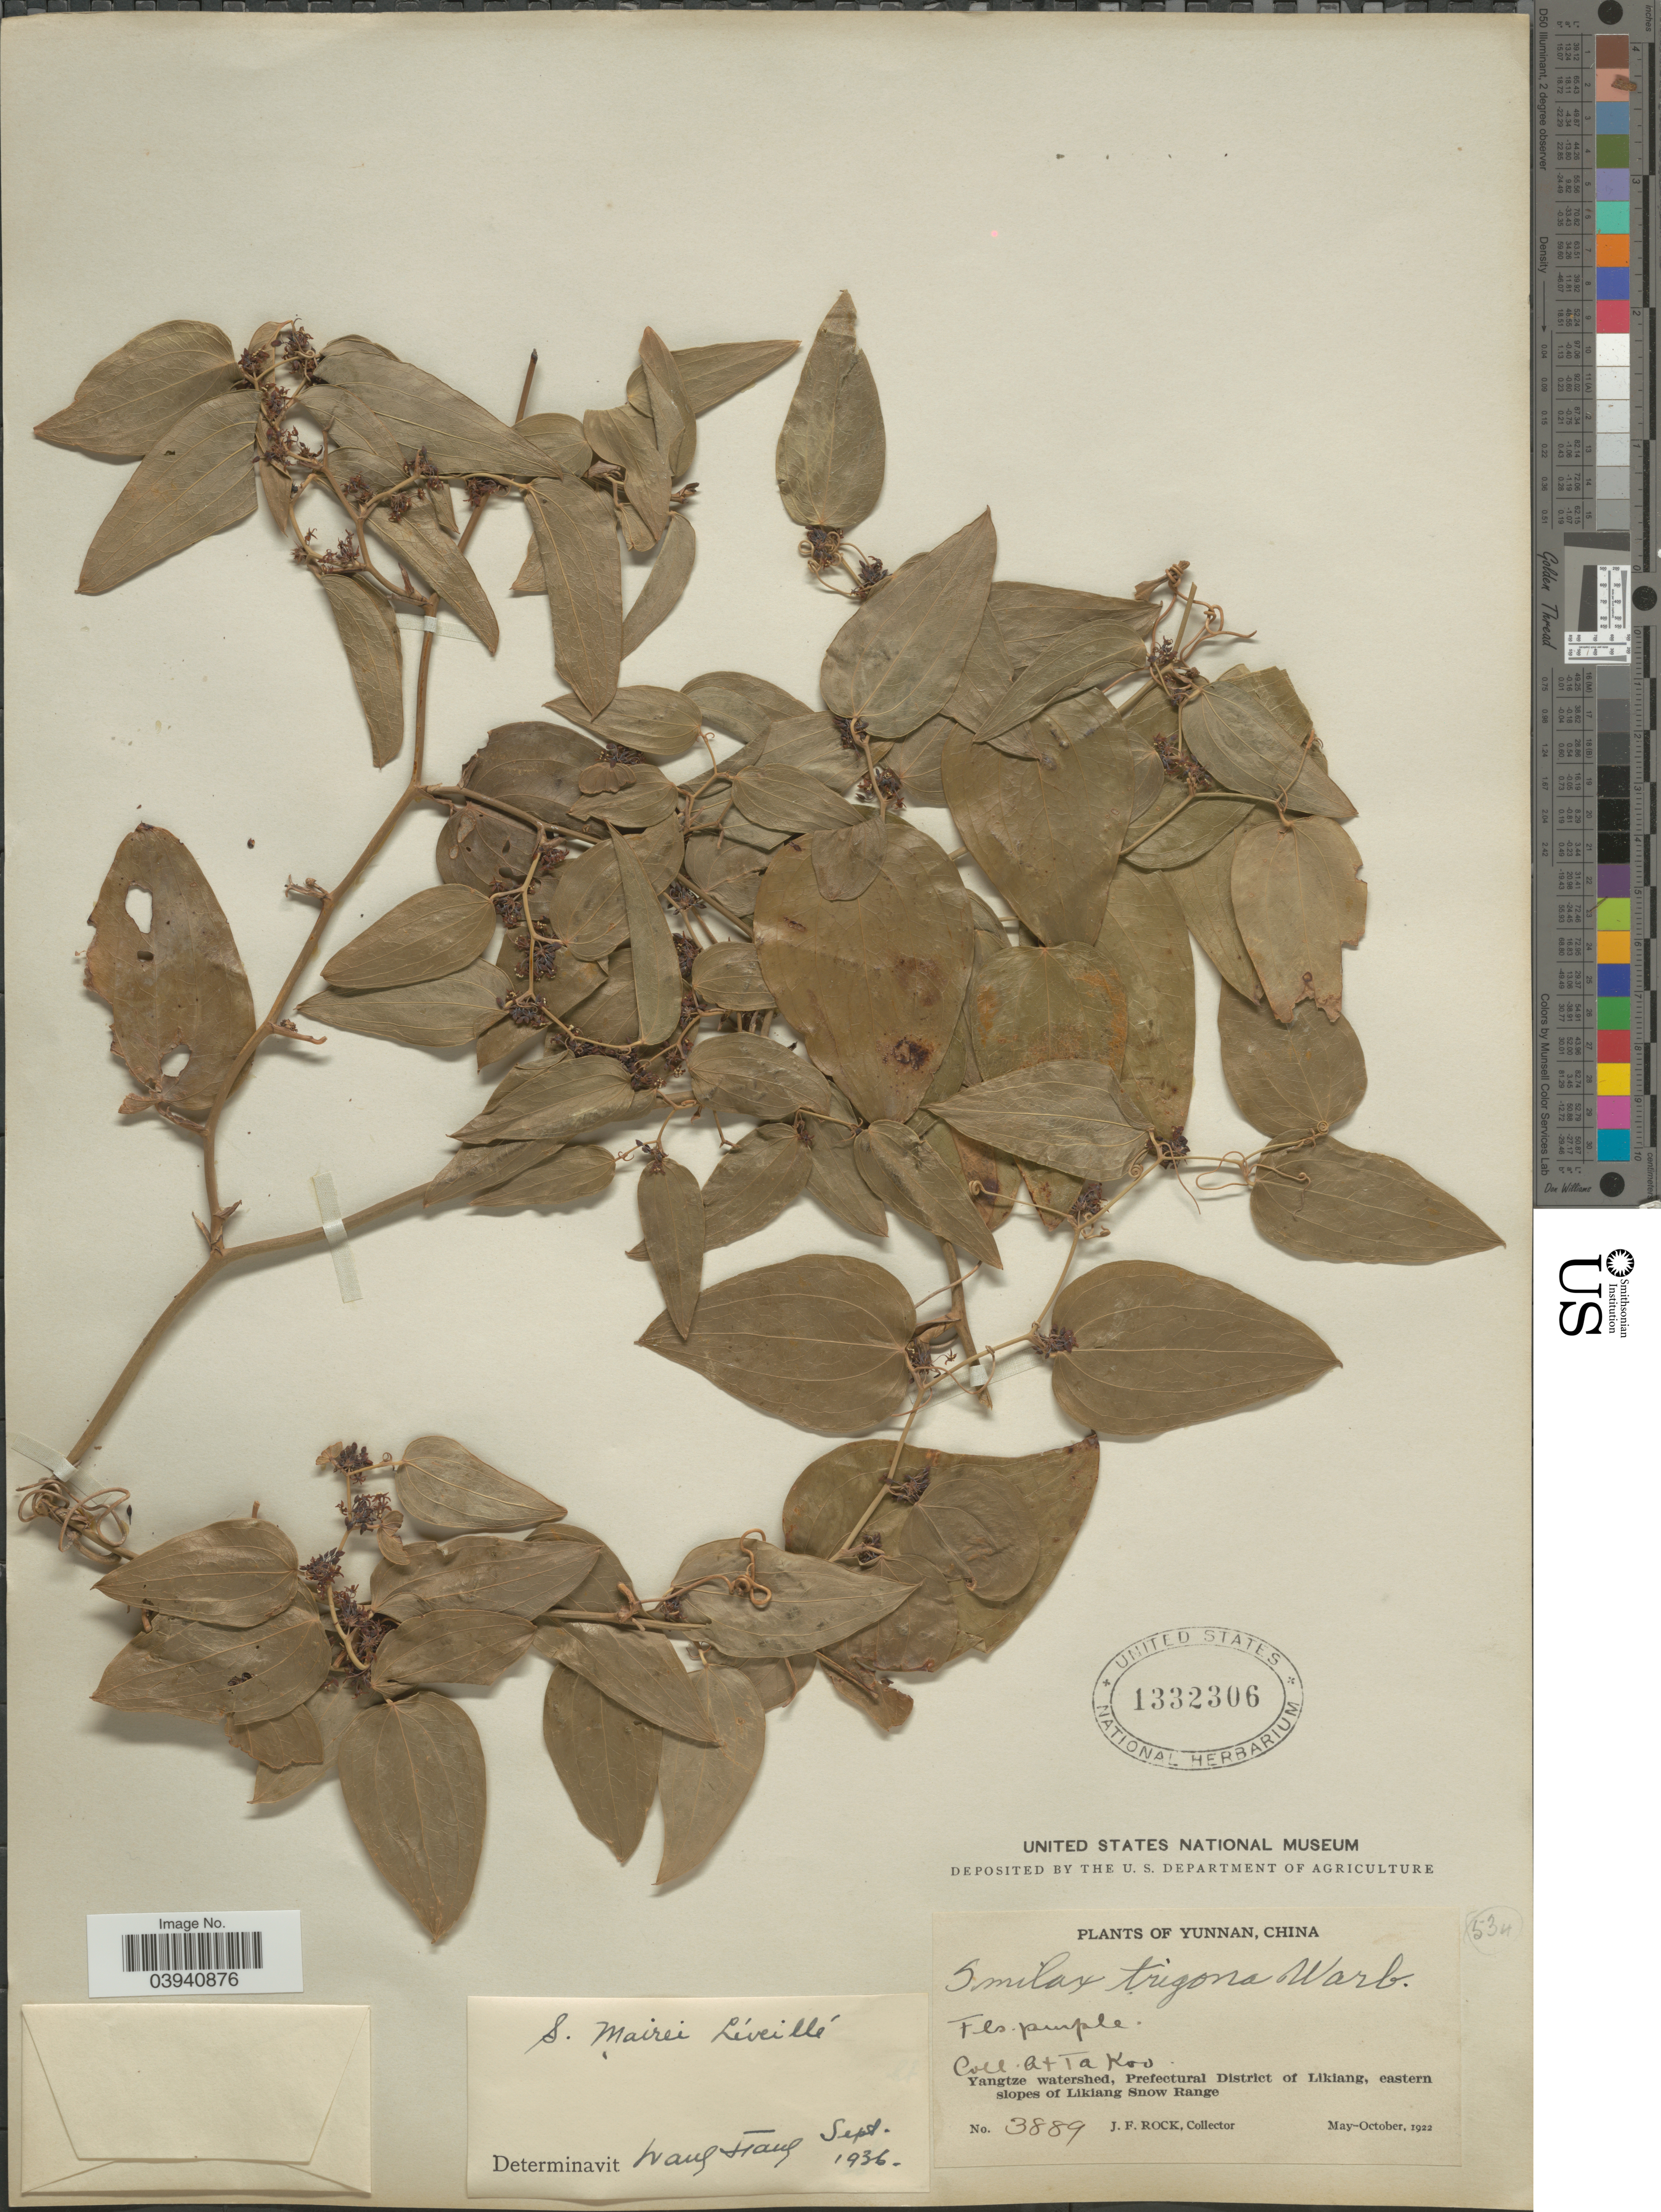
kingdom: Plantae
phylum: Tracheophyta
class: Liliopsida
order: Liliales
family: Smilacaceae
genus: Smilax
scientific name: Smilax mairei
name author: H. Lév.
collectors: J. Rock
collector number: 3889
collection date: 1922-05/1922-10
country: China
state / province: Yunnan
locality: A + Ta Koo [interpreted] Yangtze watershed, Prefectural District of Likiang, eastern slopes of Likiang Snow Range.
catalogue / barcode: US 1332306